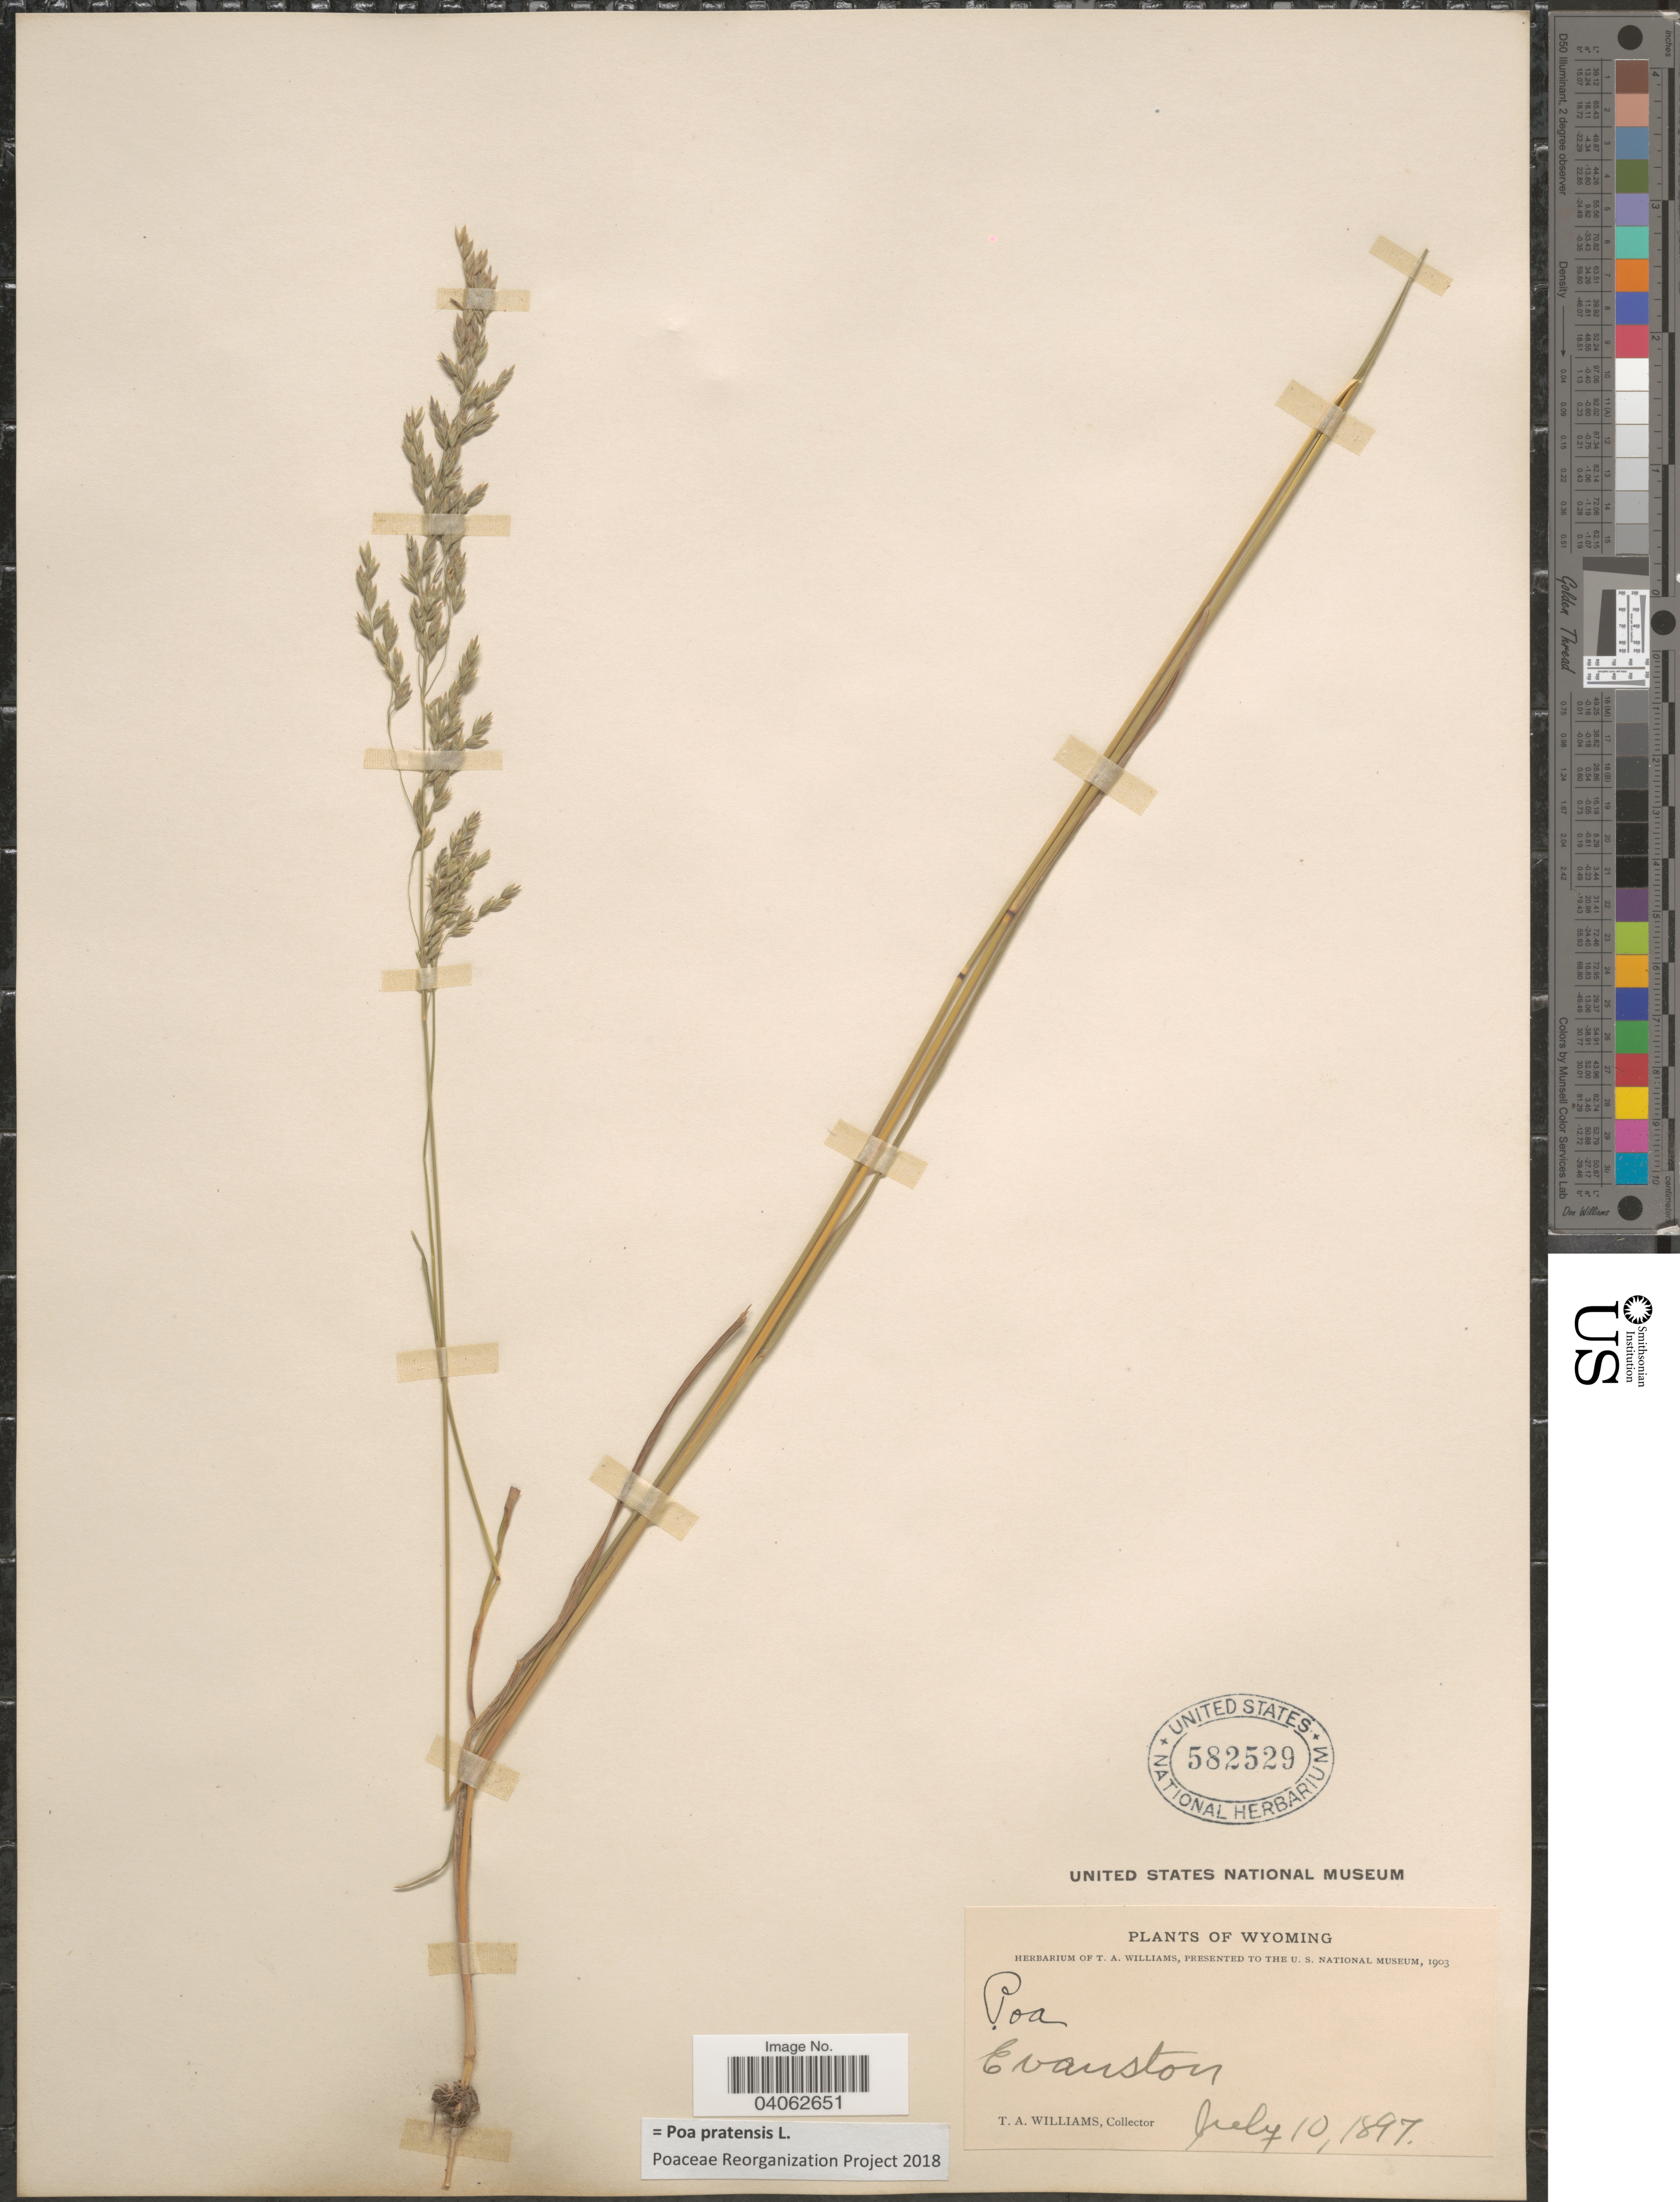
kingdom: Plantae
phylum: Tracheophyta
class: Liliopsida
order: Poales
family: Poaceae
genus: Poa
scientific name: Poa pratensis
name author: L.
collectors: T. Williams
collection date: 1897-07-10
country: United States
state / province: Wyoming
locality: Evanston.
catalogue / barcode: US 582529